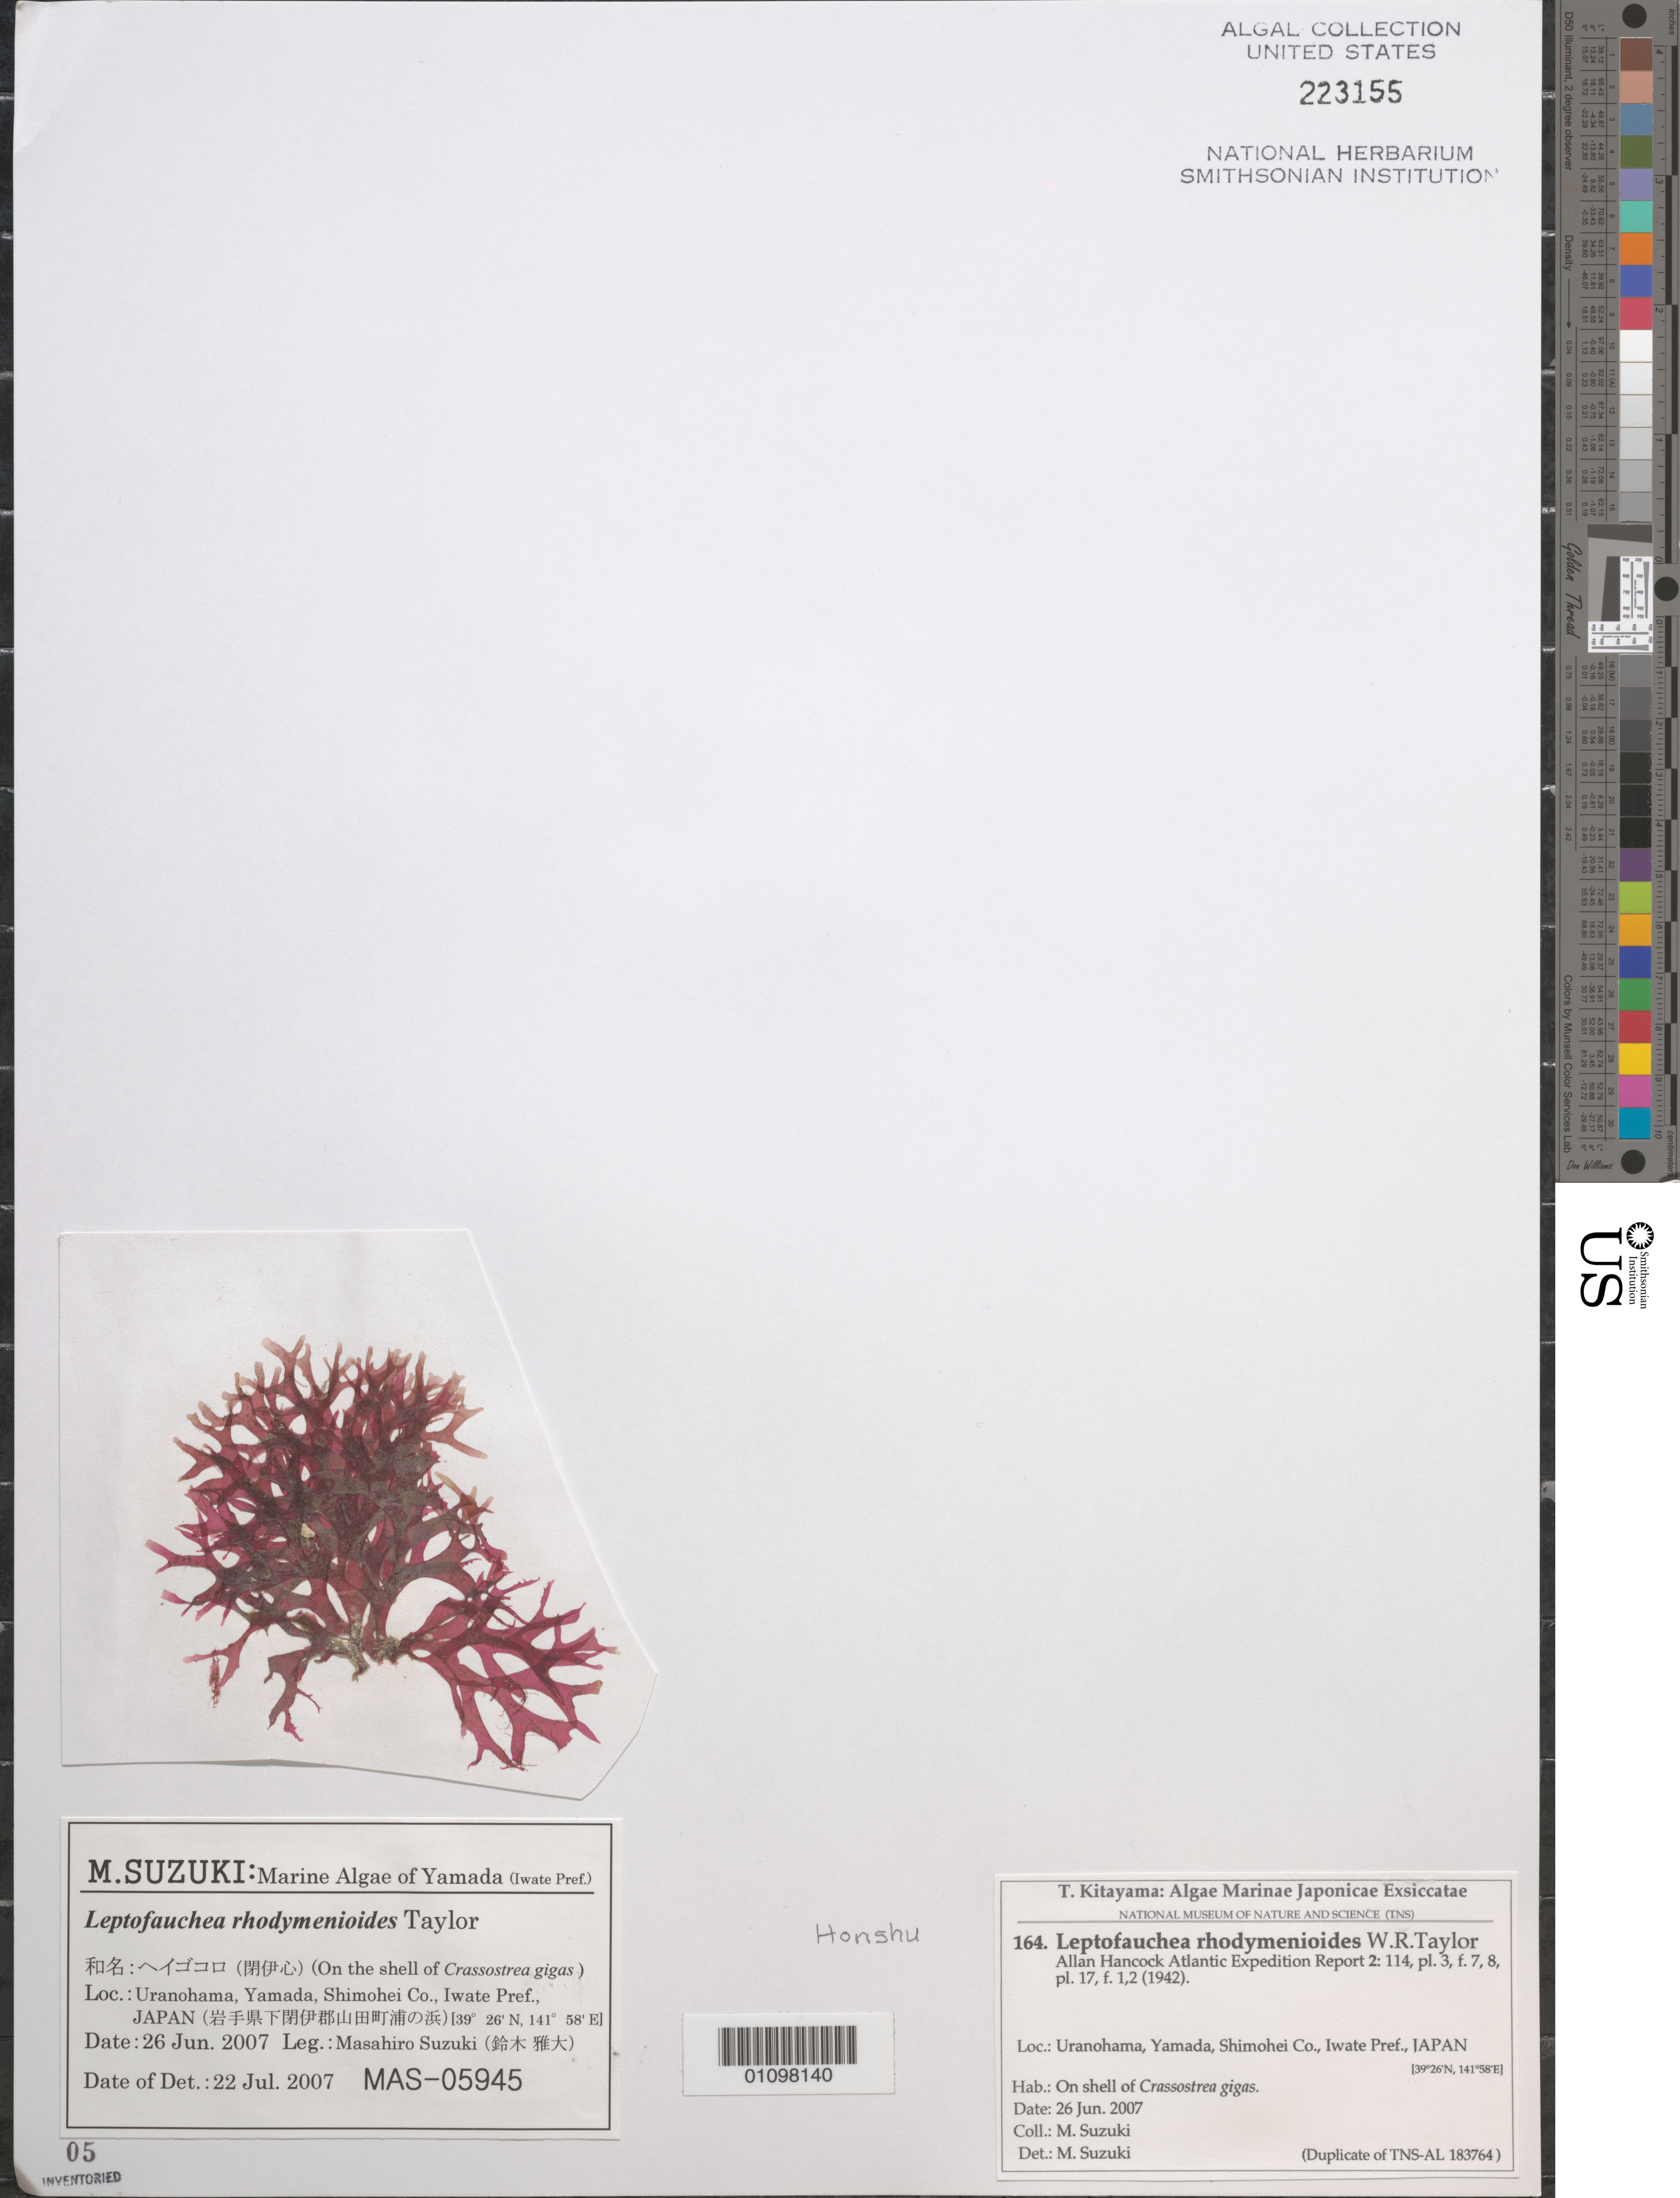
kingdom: Plantae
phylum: Rhodophyta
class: Florideophyceae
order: Rhodymeniales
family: Faucheaceae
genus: Leptofauchea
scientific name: Leptofauchea rhodymenioides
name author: W.R. Taylor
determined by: Suzuki, M.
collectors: M. Suzuki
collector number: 164, TNS-AL 183764 Duplicate & MAS-05945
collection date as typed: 26 Jun 2007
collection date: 2007-06-26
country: Japan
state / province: Iwate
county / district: Shimohei County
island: Honshu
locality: Uranohama, Yamada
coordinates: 39 26'N, 141 58'E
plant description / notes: Kitayama, T., Algae Marinae Japonicae Exsiccatae, Fasc. VII (Nos. 151-175); M. Marine Algae of Yamada (Iwate Pref.)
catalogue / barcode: US 223155